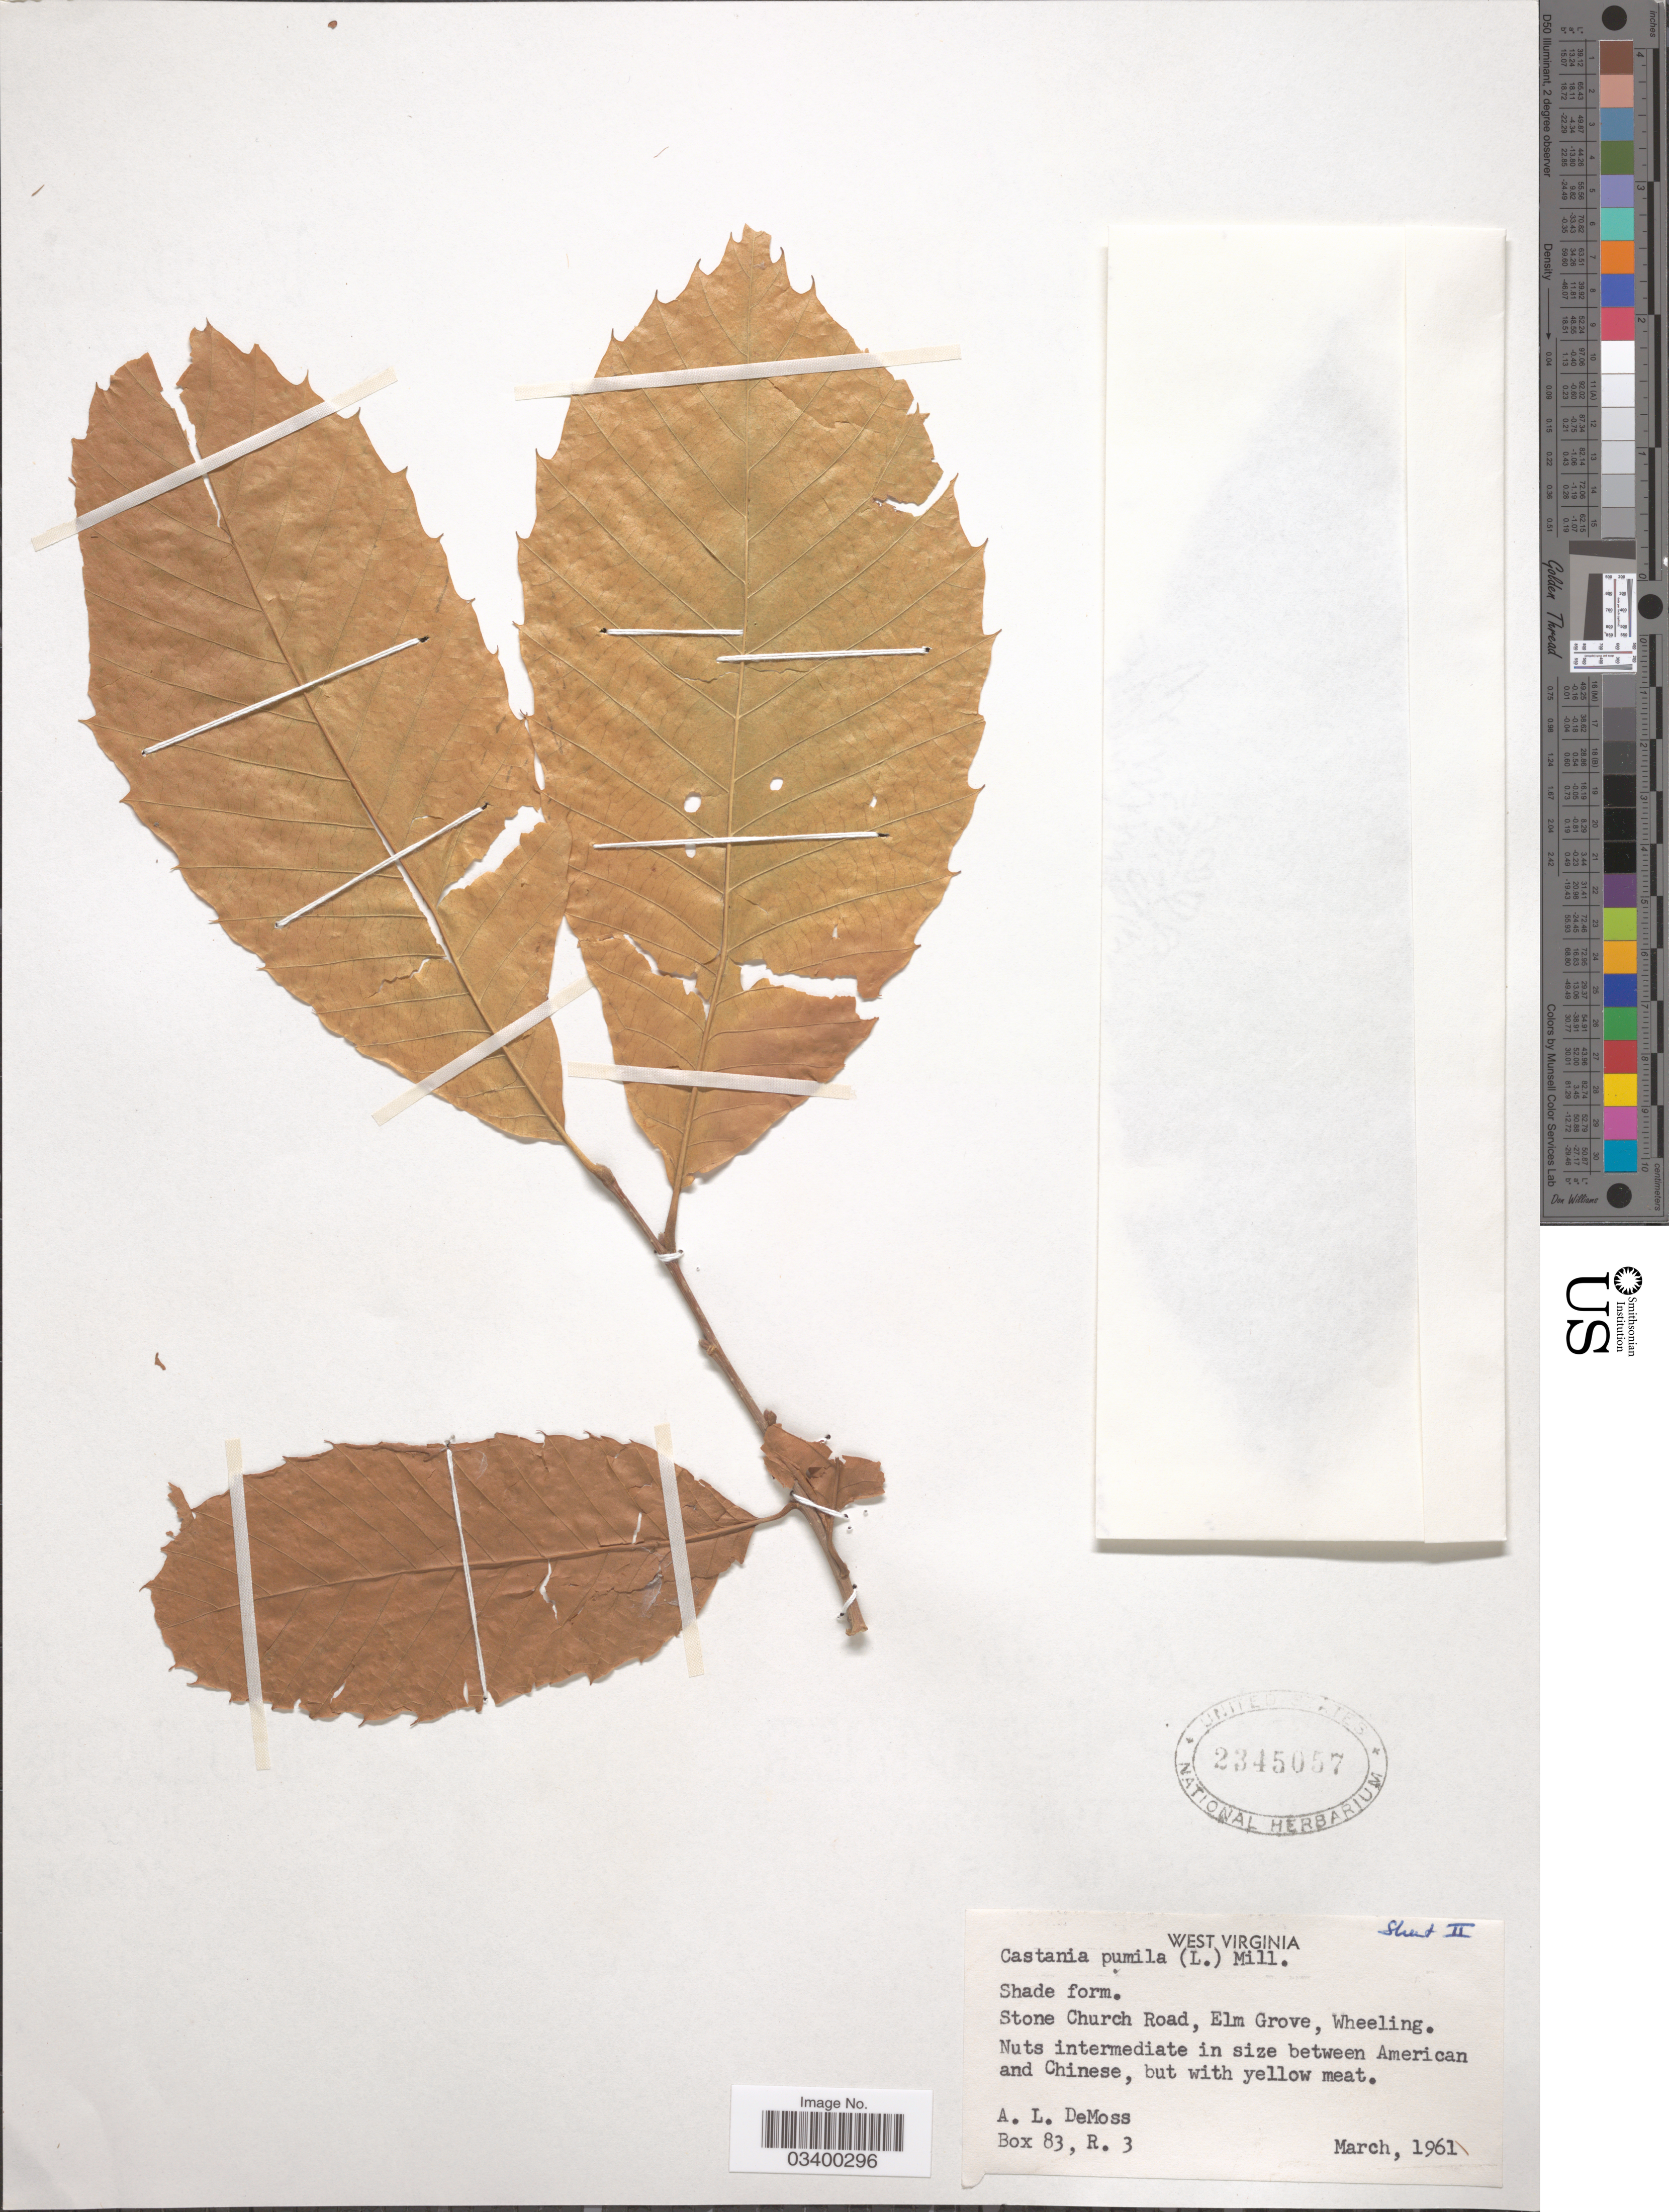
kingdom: Plantae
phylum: Tracheophyta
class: Magnoliopsida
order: Fagales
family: Fagaceae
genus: Castanea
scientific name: Castanea pumila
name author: (L.) Mill.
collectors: A. DeMoss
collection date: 1961-03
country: United States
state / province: West Virginia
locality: Stone Church Road, Elm Grove, Wheeling.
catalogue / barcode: US 2345057